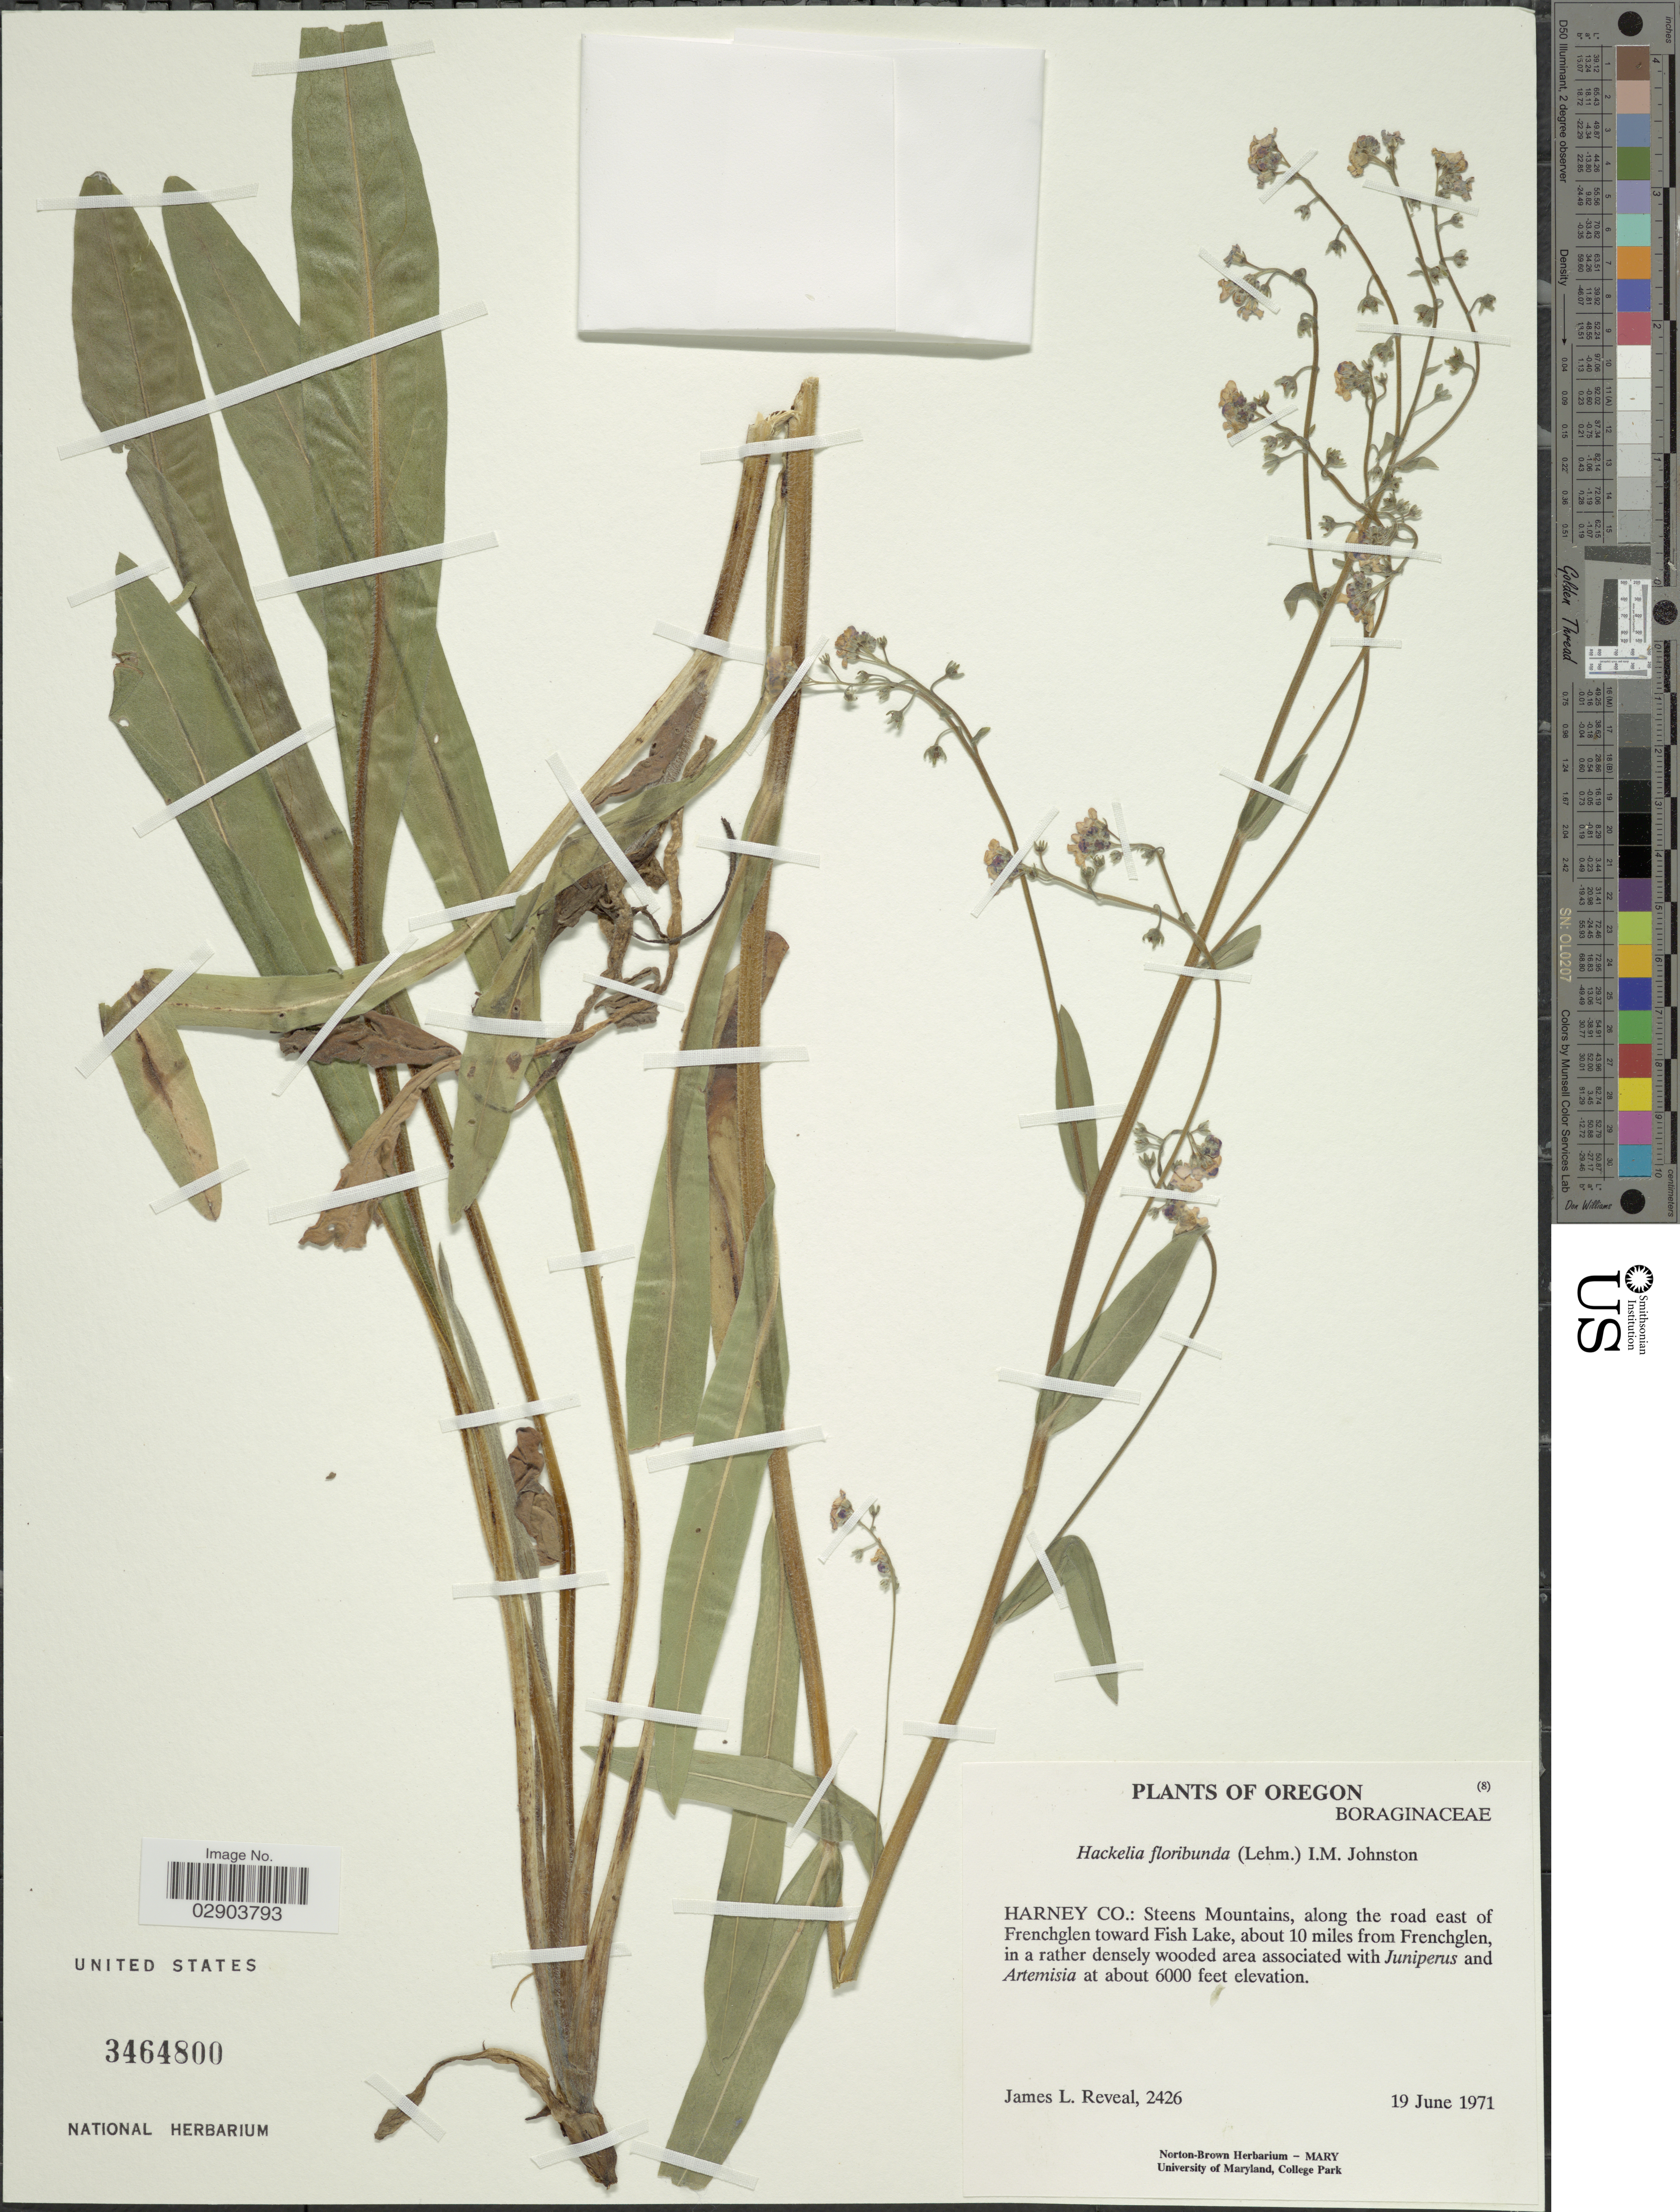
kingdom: Plantae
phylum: Tracheophyta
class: Magnoliopsida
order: Boraginales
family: Boraginaceae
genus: Hackelia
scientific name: Hackelia floribunda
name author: (Lehm.) I.M. Johnst.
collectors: J. L. Reveal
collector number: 2426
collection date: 1971-06-19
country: United States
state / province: Oregon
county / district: Harney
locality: Harney Co., Steens Mountain, along the road east of Frenchglen toward Fish Lake, about 10 miles from Frenchglen.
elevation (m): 1829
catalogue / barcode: US 3464800